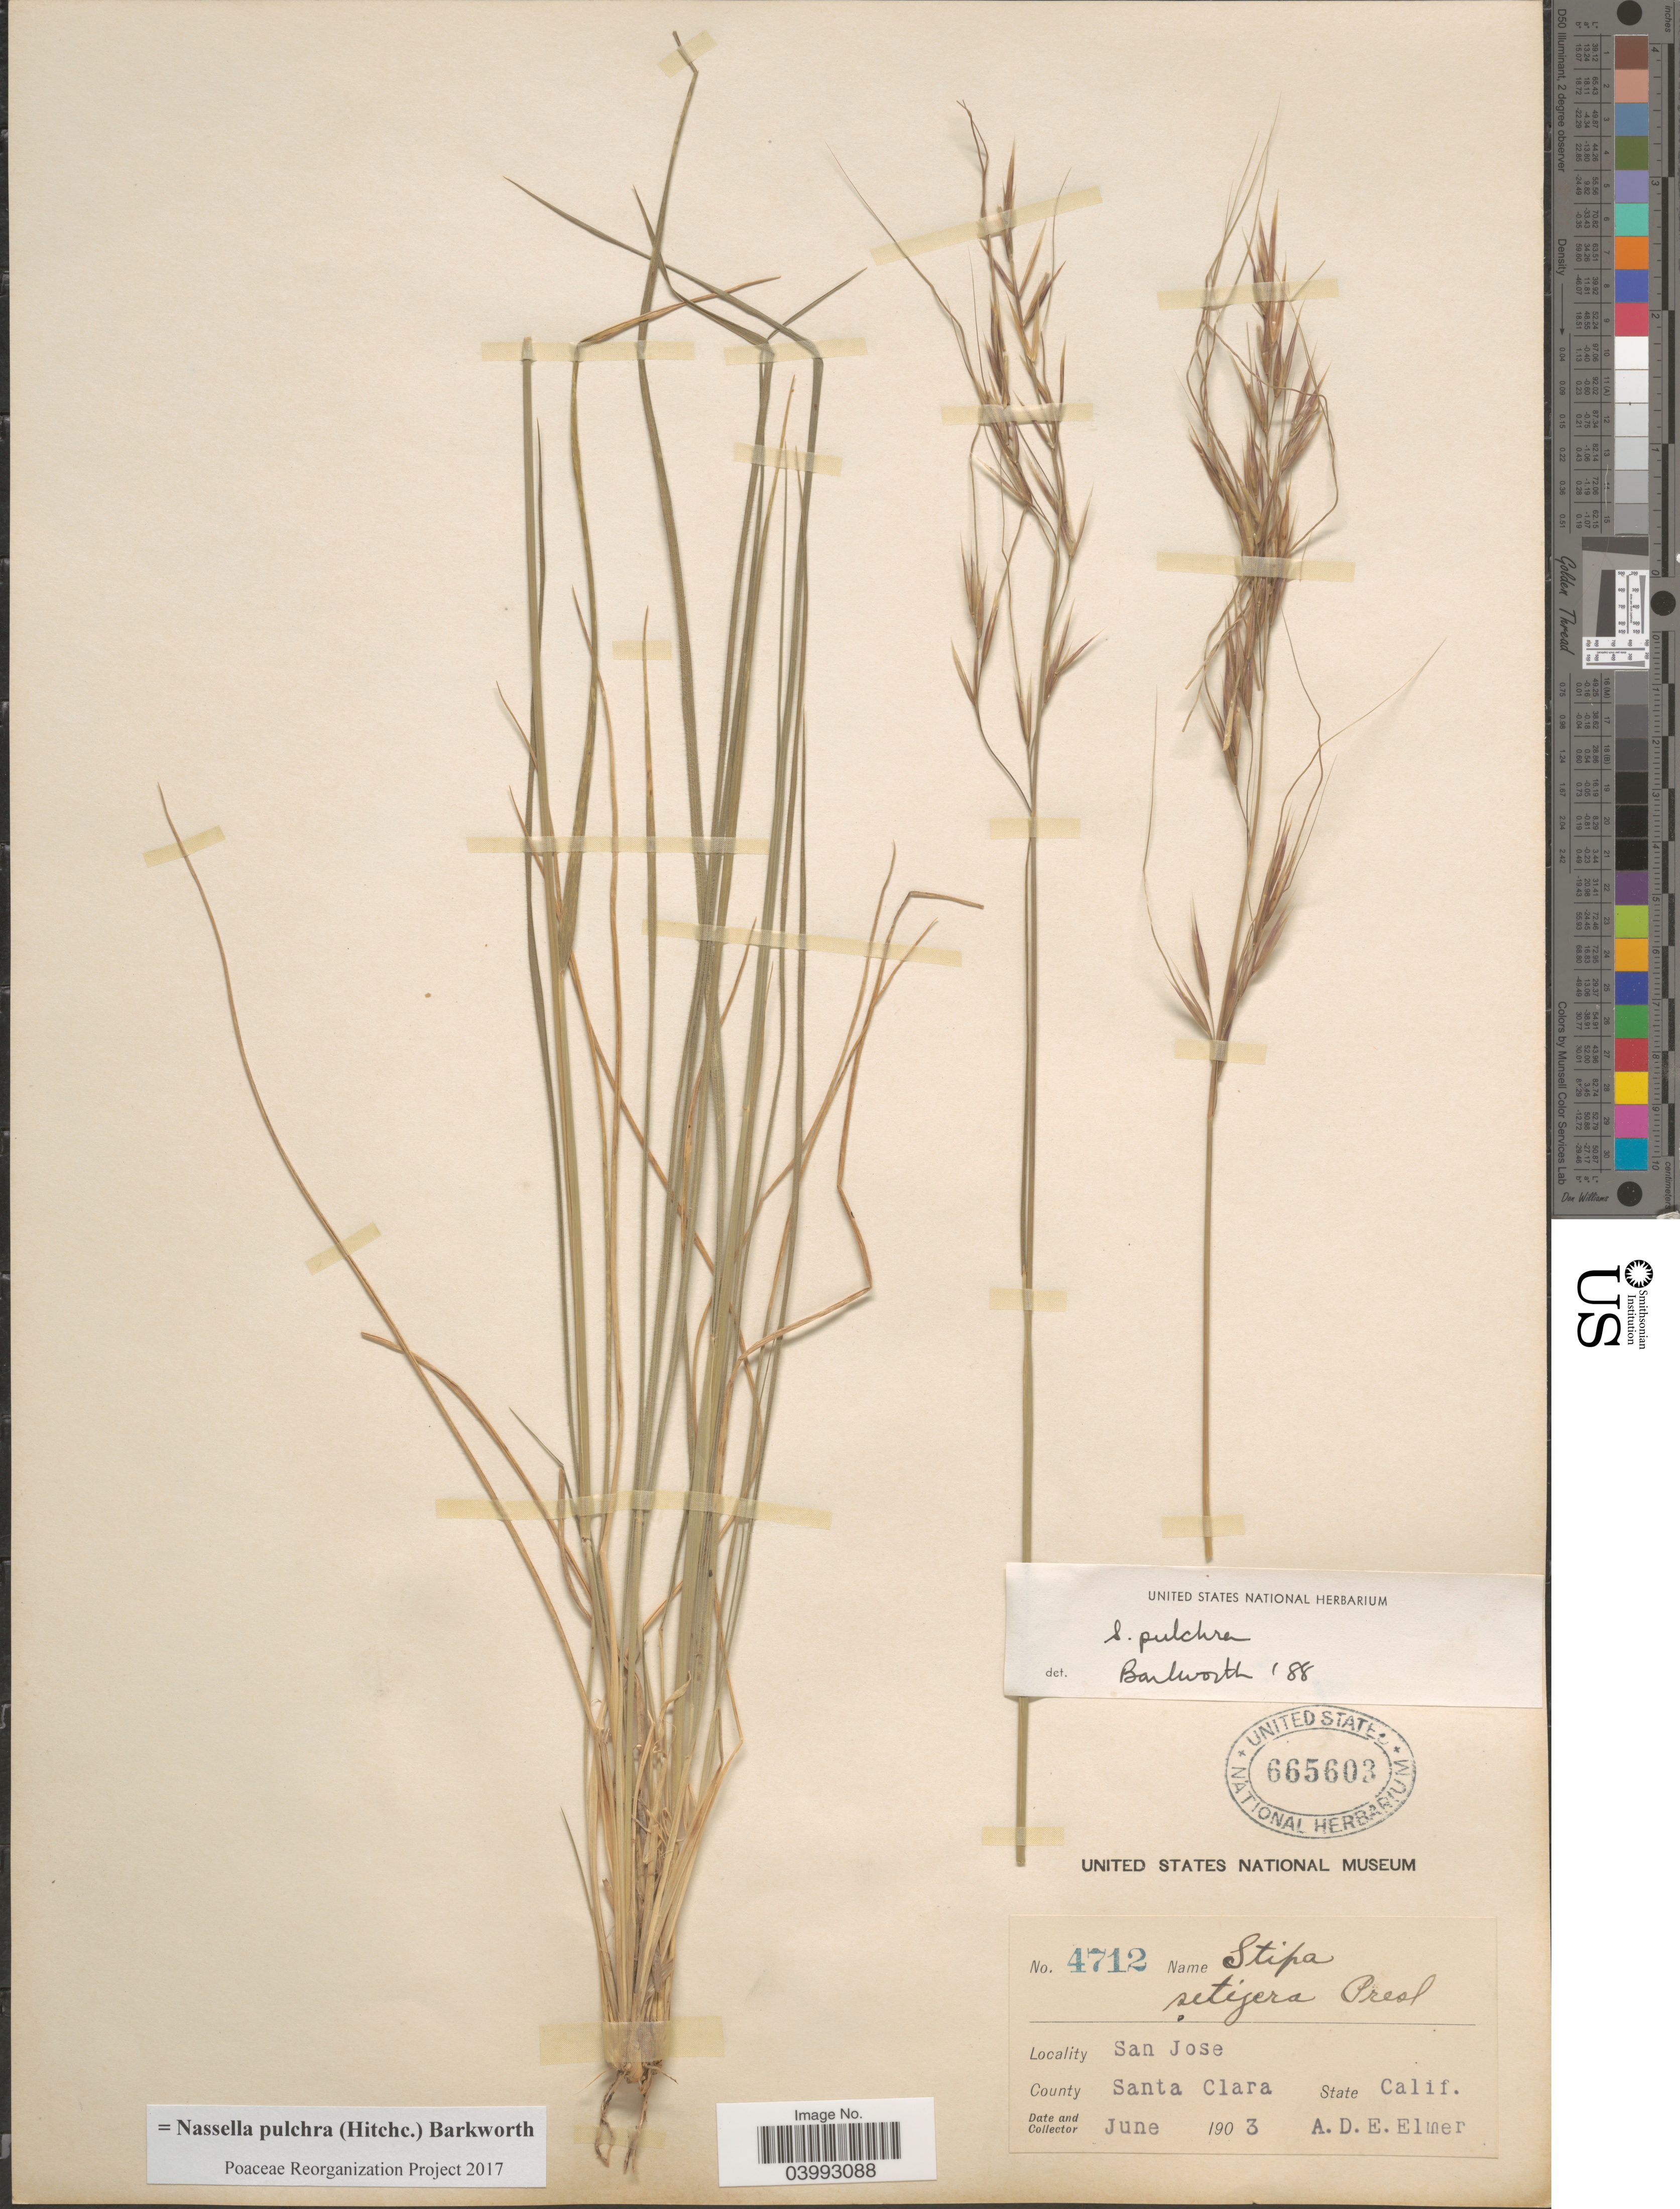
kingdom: Plantae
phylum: Tracheophyta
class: Liliopsida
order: Poales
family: Poaceae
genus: Nassella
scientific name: Nassella pulchra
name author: (Hitchc.) Barkworth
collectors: A. D. E. Elmer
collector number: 4712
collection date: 1903-06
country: United States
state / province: California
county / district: Santa Clara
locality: San Jose. County Santa Clara.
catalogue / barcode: US 665603